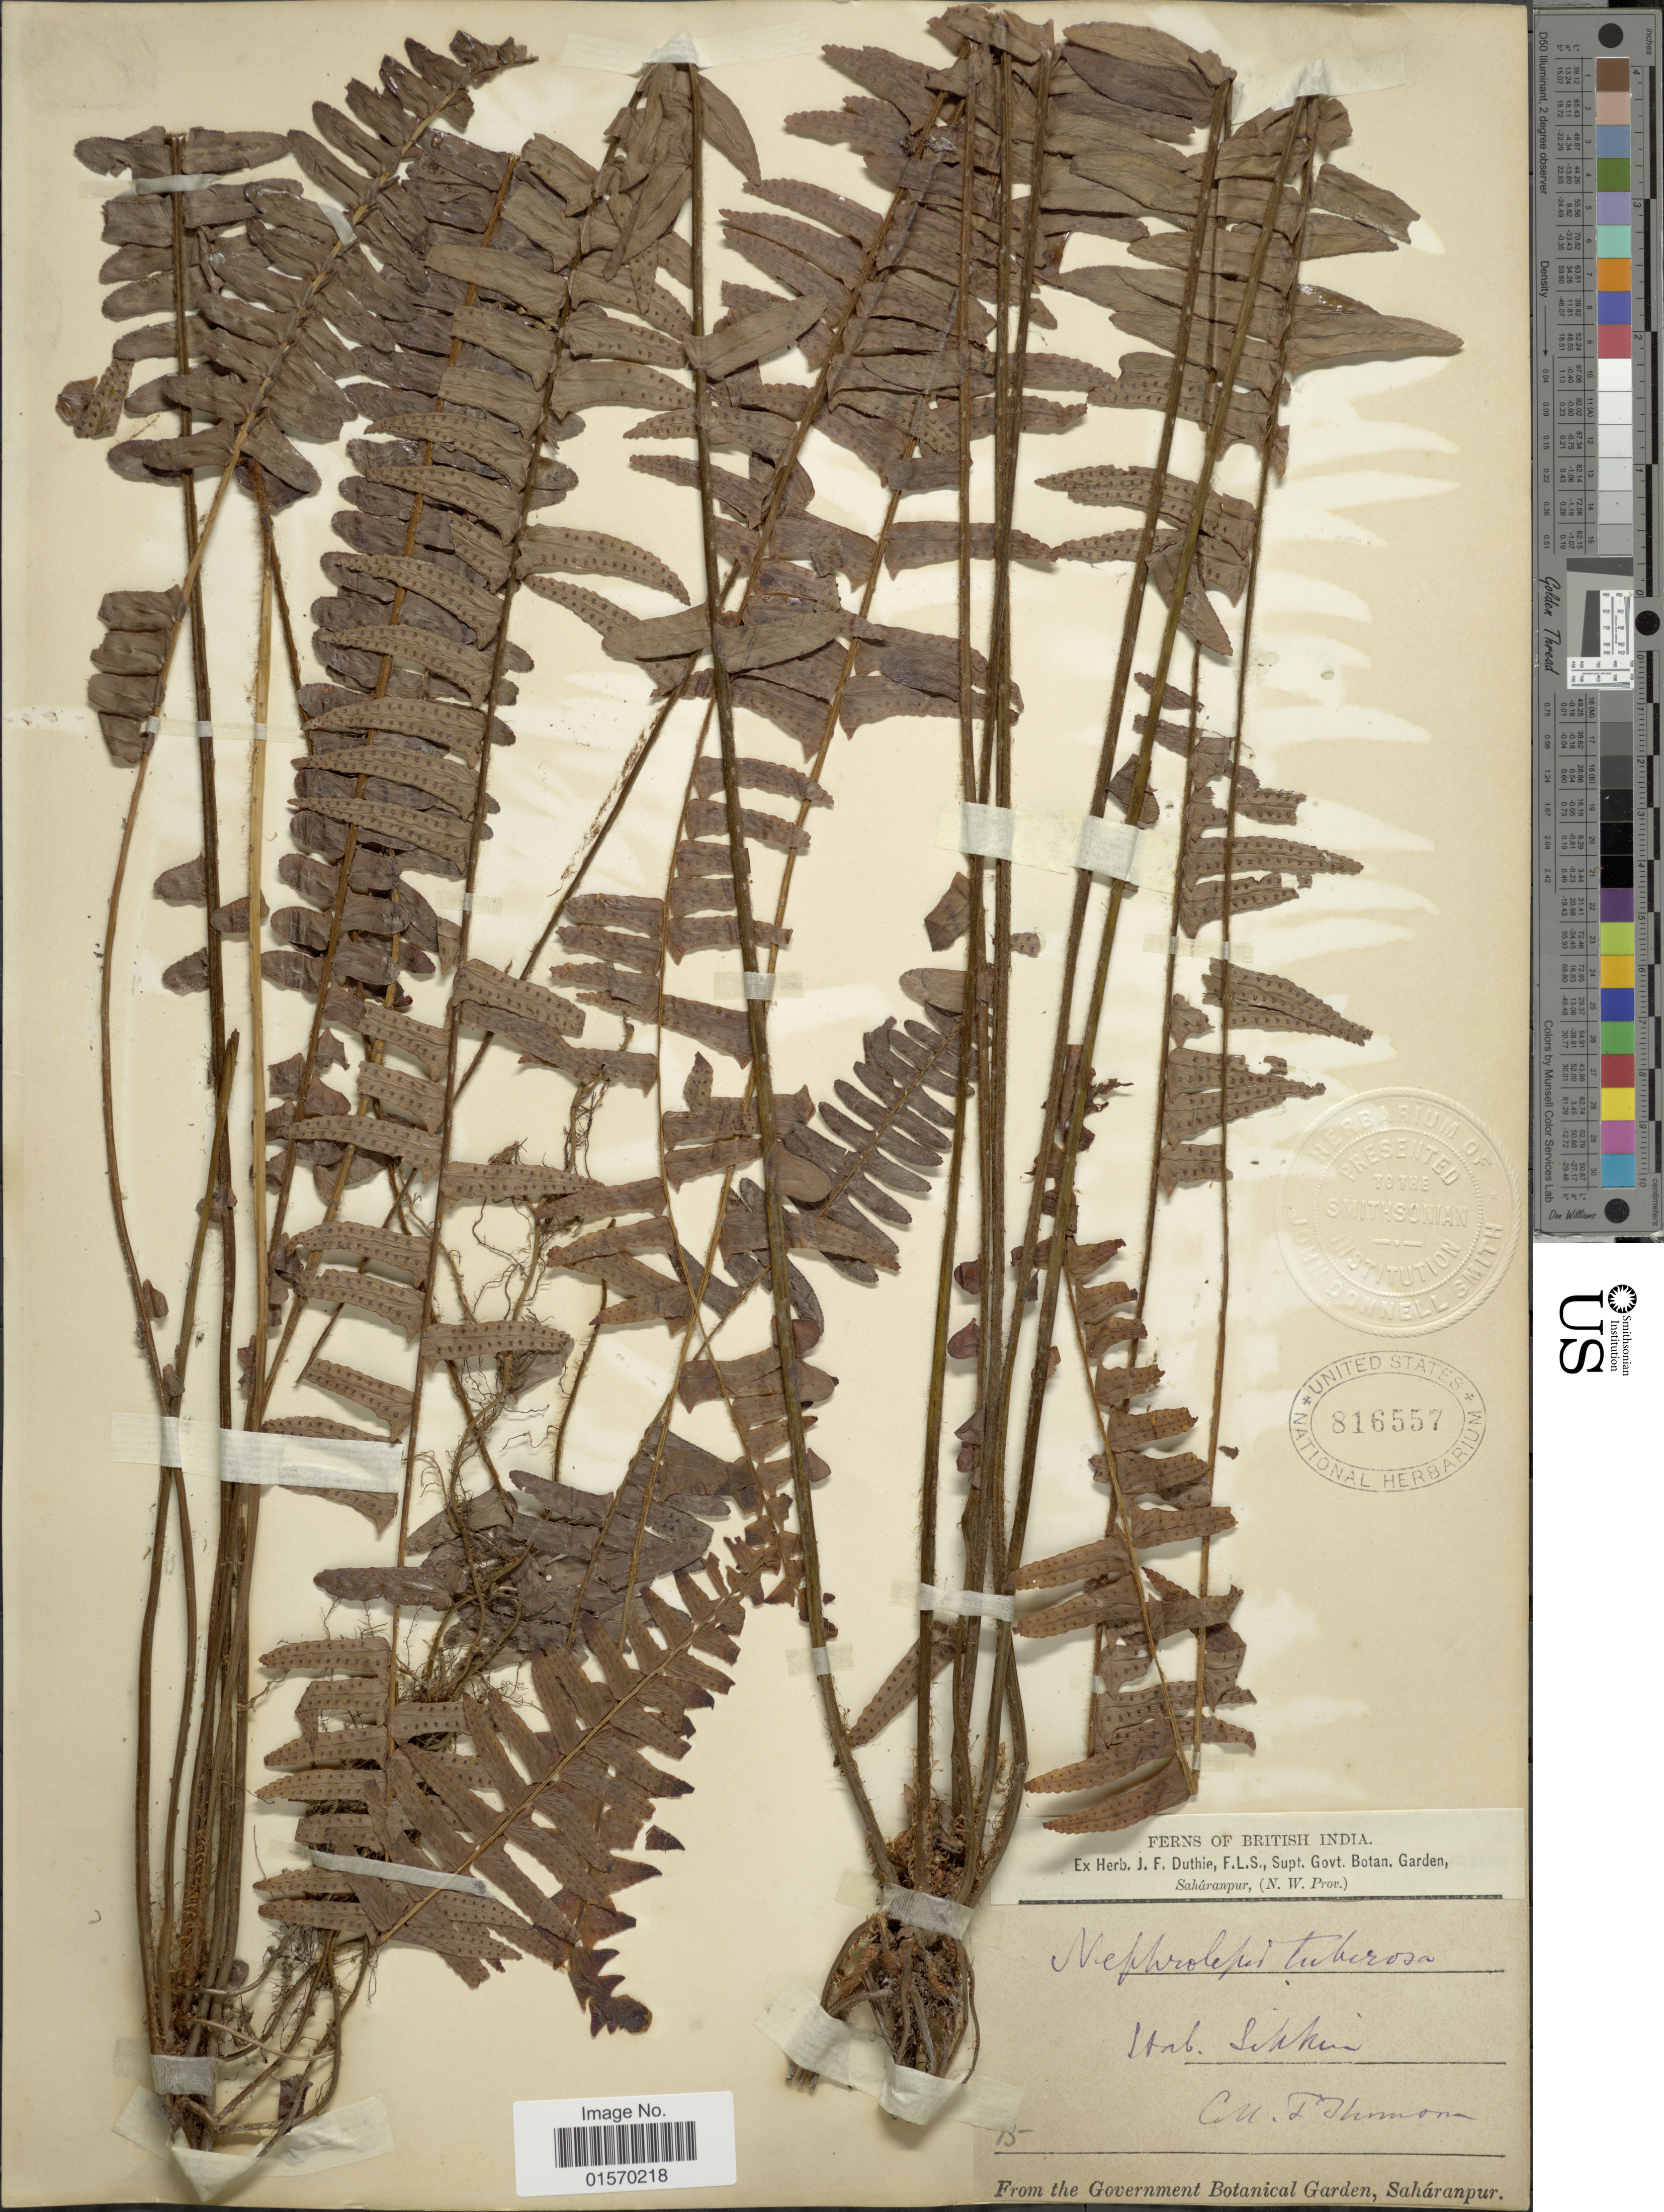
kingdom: Plantae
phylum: Tracheophyta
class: Polypodiopsida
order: Polypodiales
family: Nephrolepidaceae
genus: Nephrolepis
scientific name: Nephrolepis cordifolia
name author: (L.) C. Presl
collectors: T. Thomson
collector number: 15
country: India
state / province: Sikkim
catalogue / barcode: US 816557